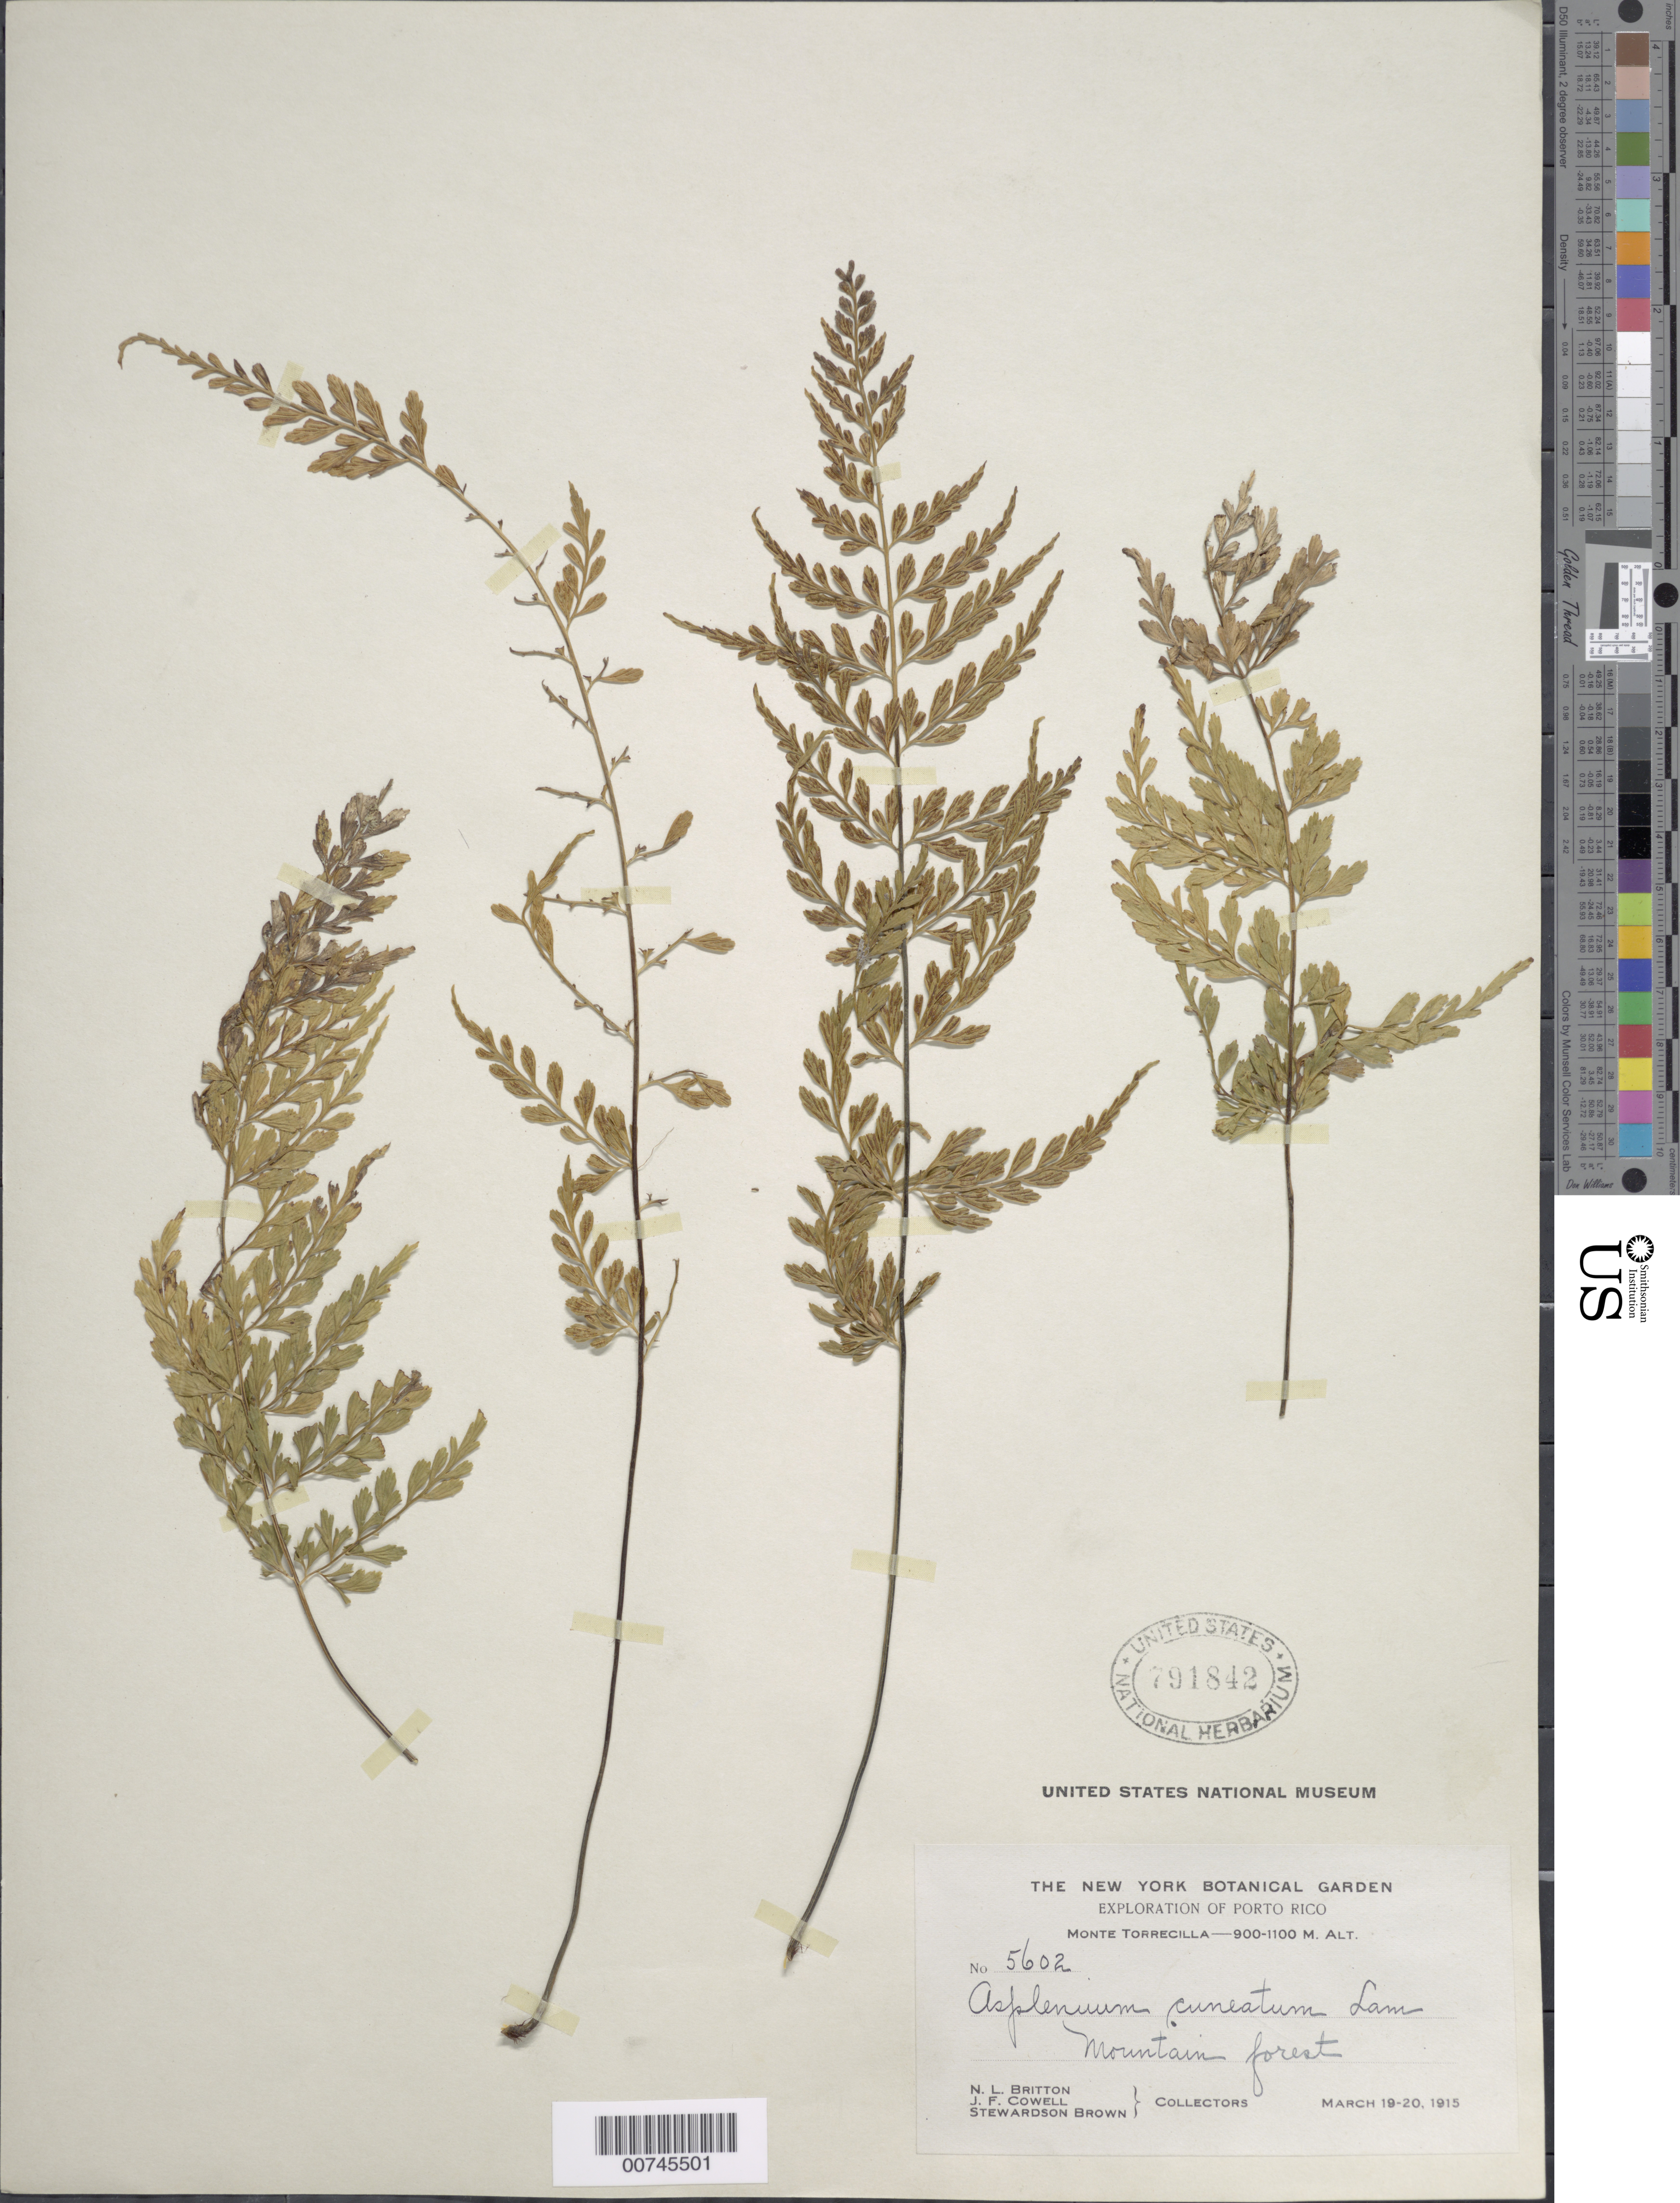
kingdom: Plantae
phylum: Tracheophyta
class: Polypodiopsida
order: Polypodiales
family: Aspleniaceae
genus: Asplenium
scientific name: Asplenium cuneatum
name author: Lam.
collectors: N. Britton, J. F. Cowell & S. Brown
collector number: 5602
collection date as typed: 19 Mar 1915 to 20 Mar 1915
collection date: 1915-03-19/1915-03-20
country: Puerto Rico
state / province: Barranquitas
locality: Monte Torrecilla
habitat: Mountain forest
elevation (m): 900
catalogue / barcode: US 791842